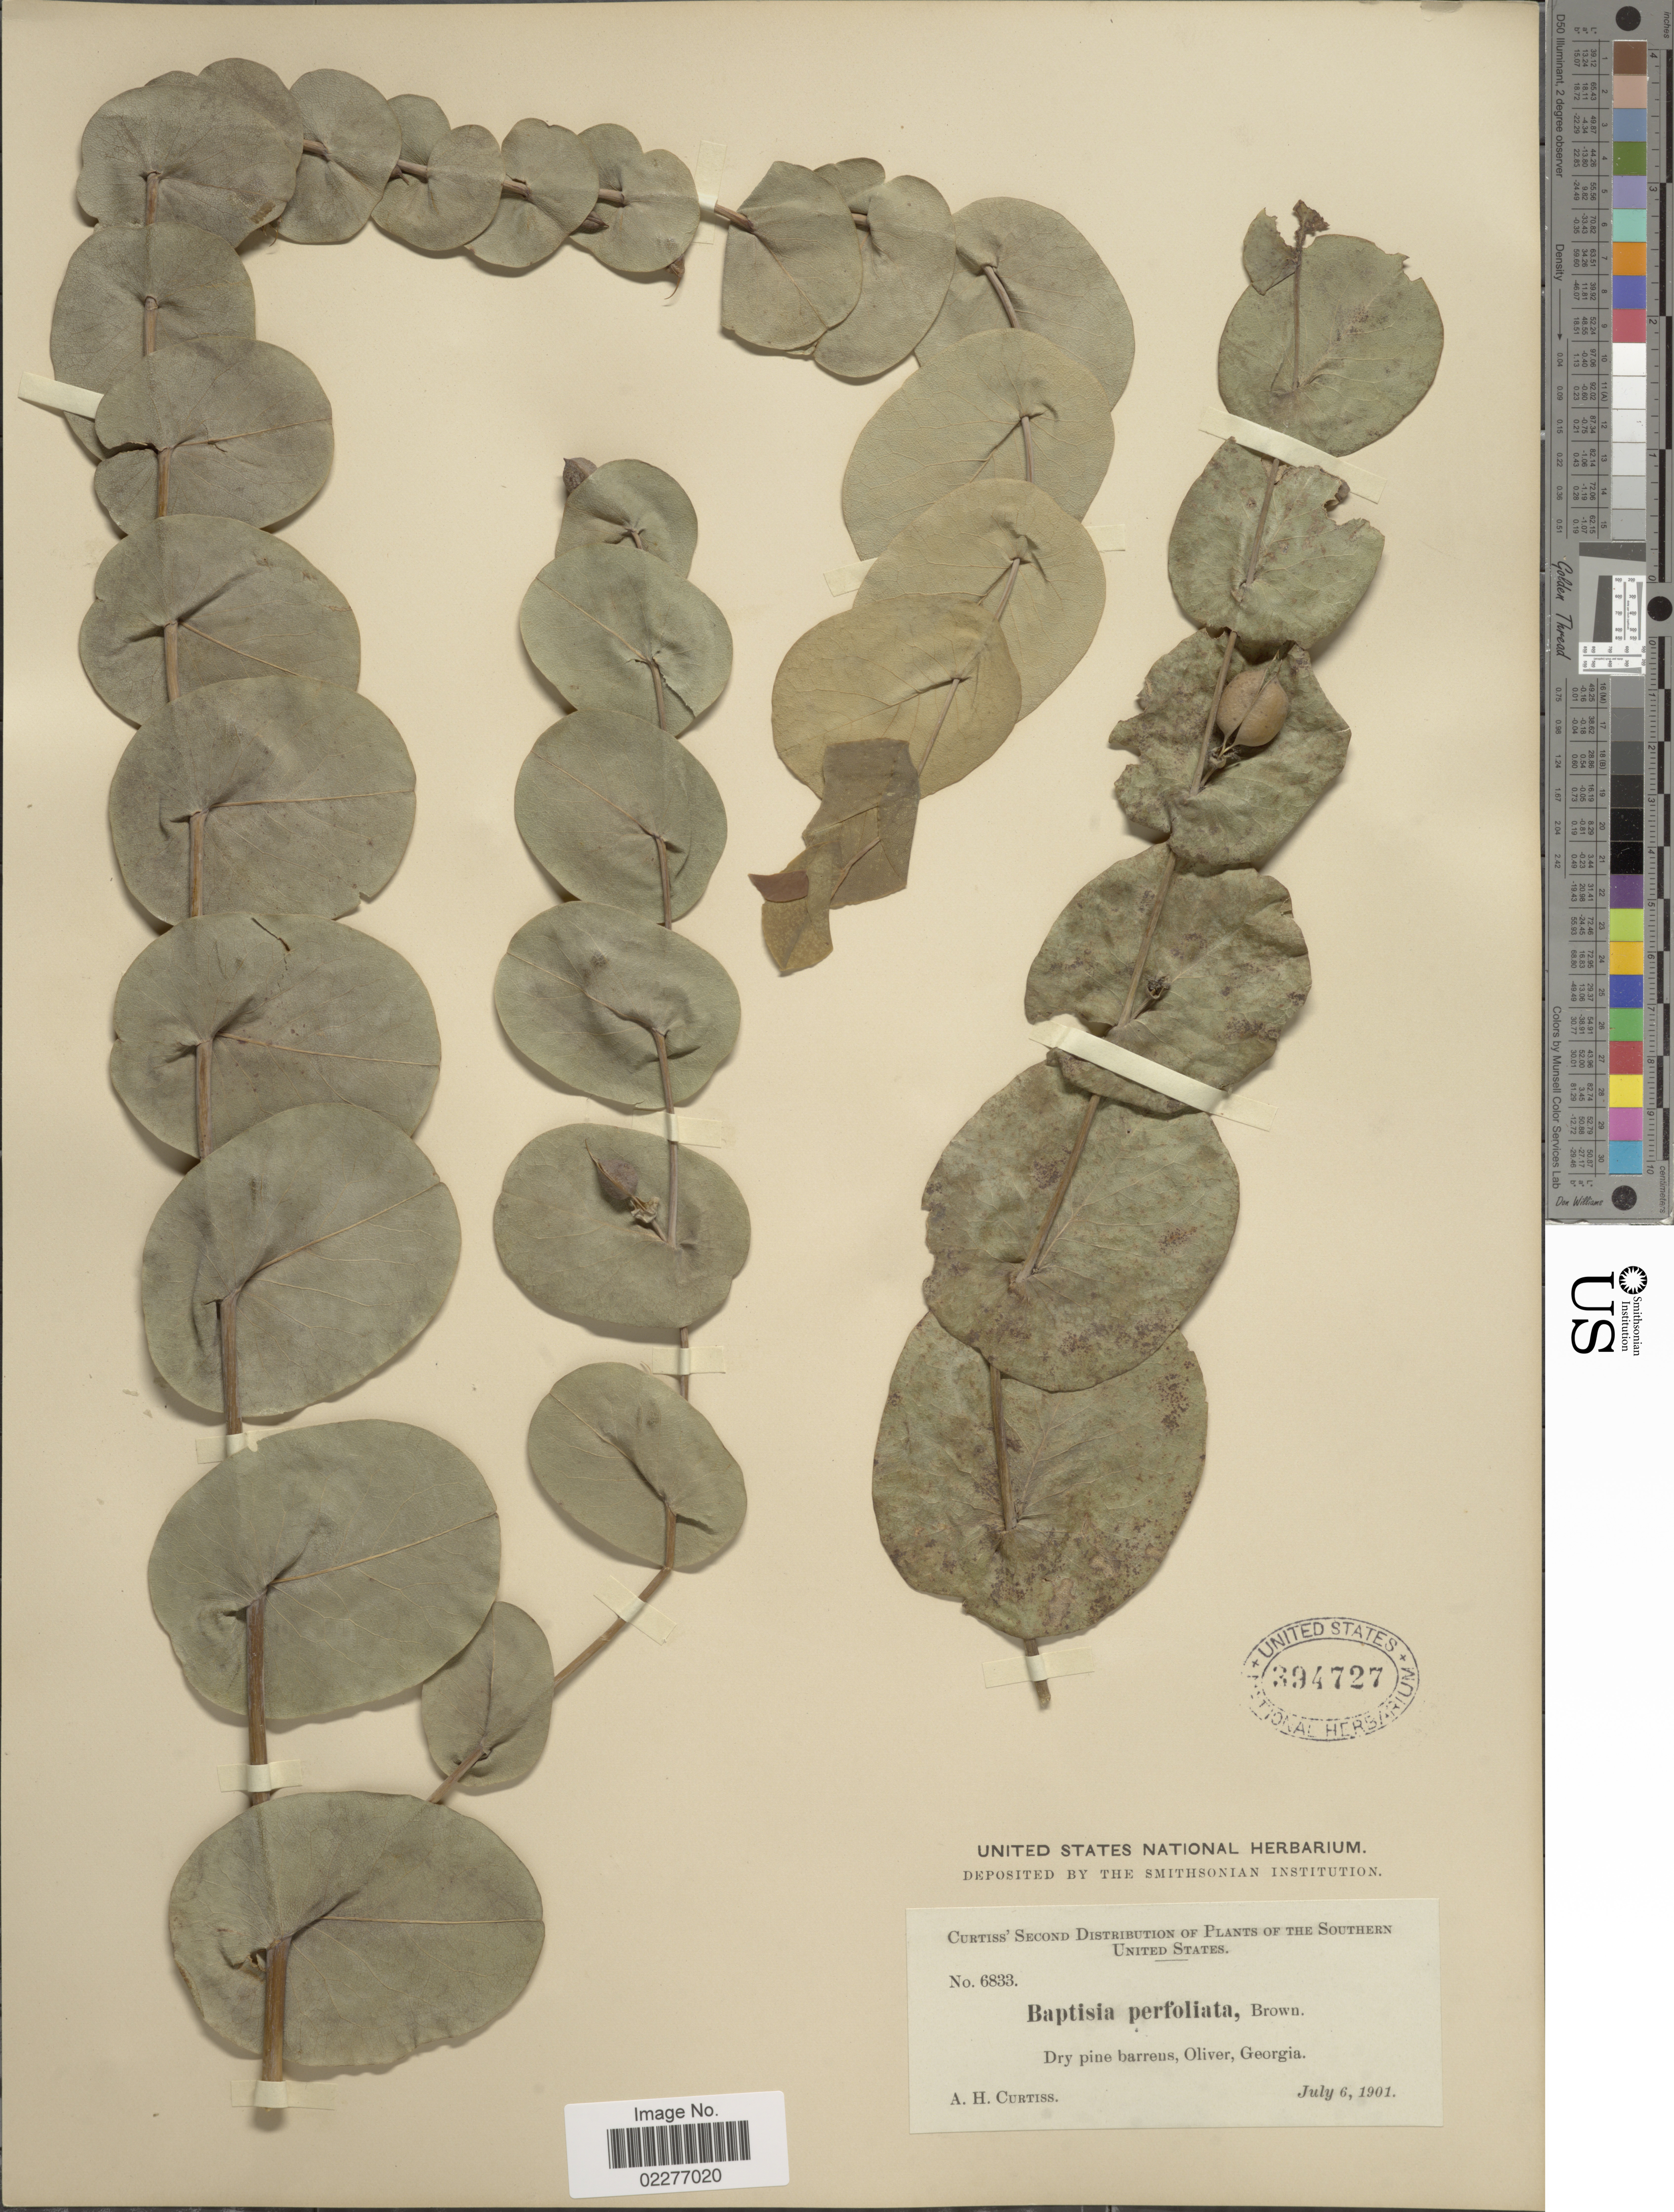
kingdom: Plantae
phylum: Tracheophyta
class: Magnoliopsida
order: Fabales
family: Fabaceae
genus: Baptisia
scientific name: Baptisia perfoliata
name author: (L.) R. Br.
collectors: A. H. Curtiss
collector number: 6833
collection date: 1901-07-06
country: United States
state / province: Georgia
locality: Dry pine barrens, Oliver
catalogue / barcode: US 394727